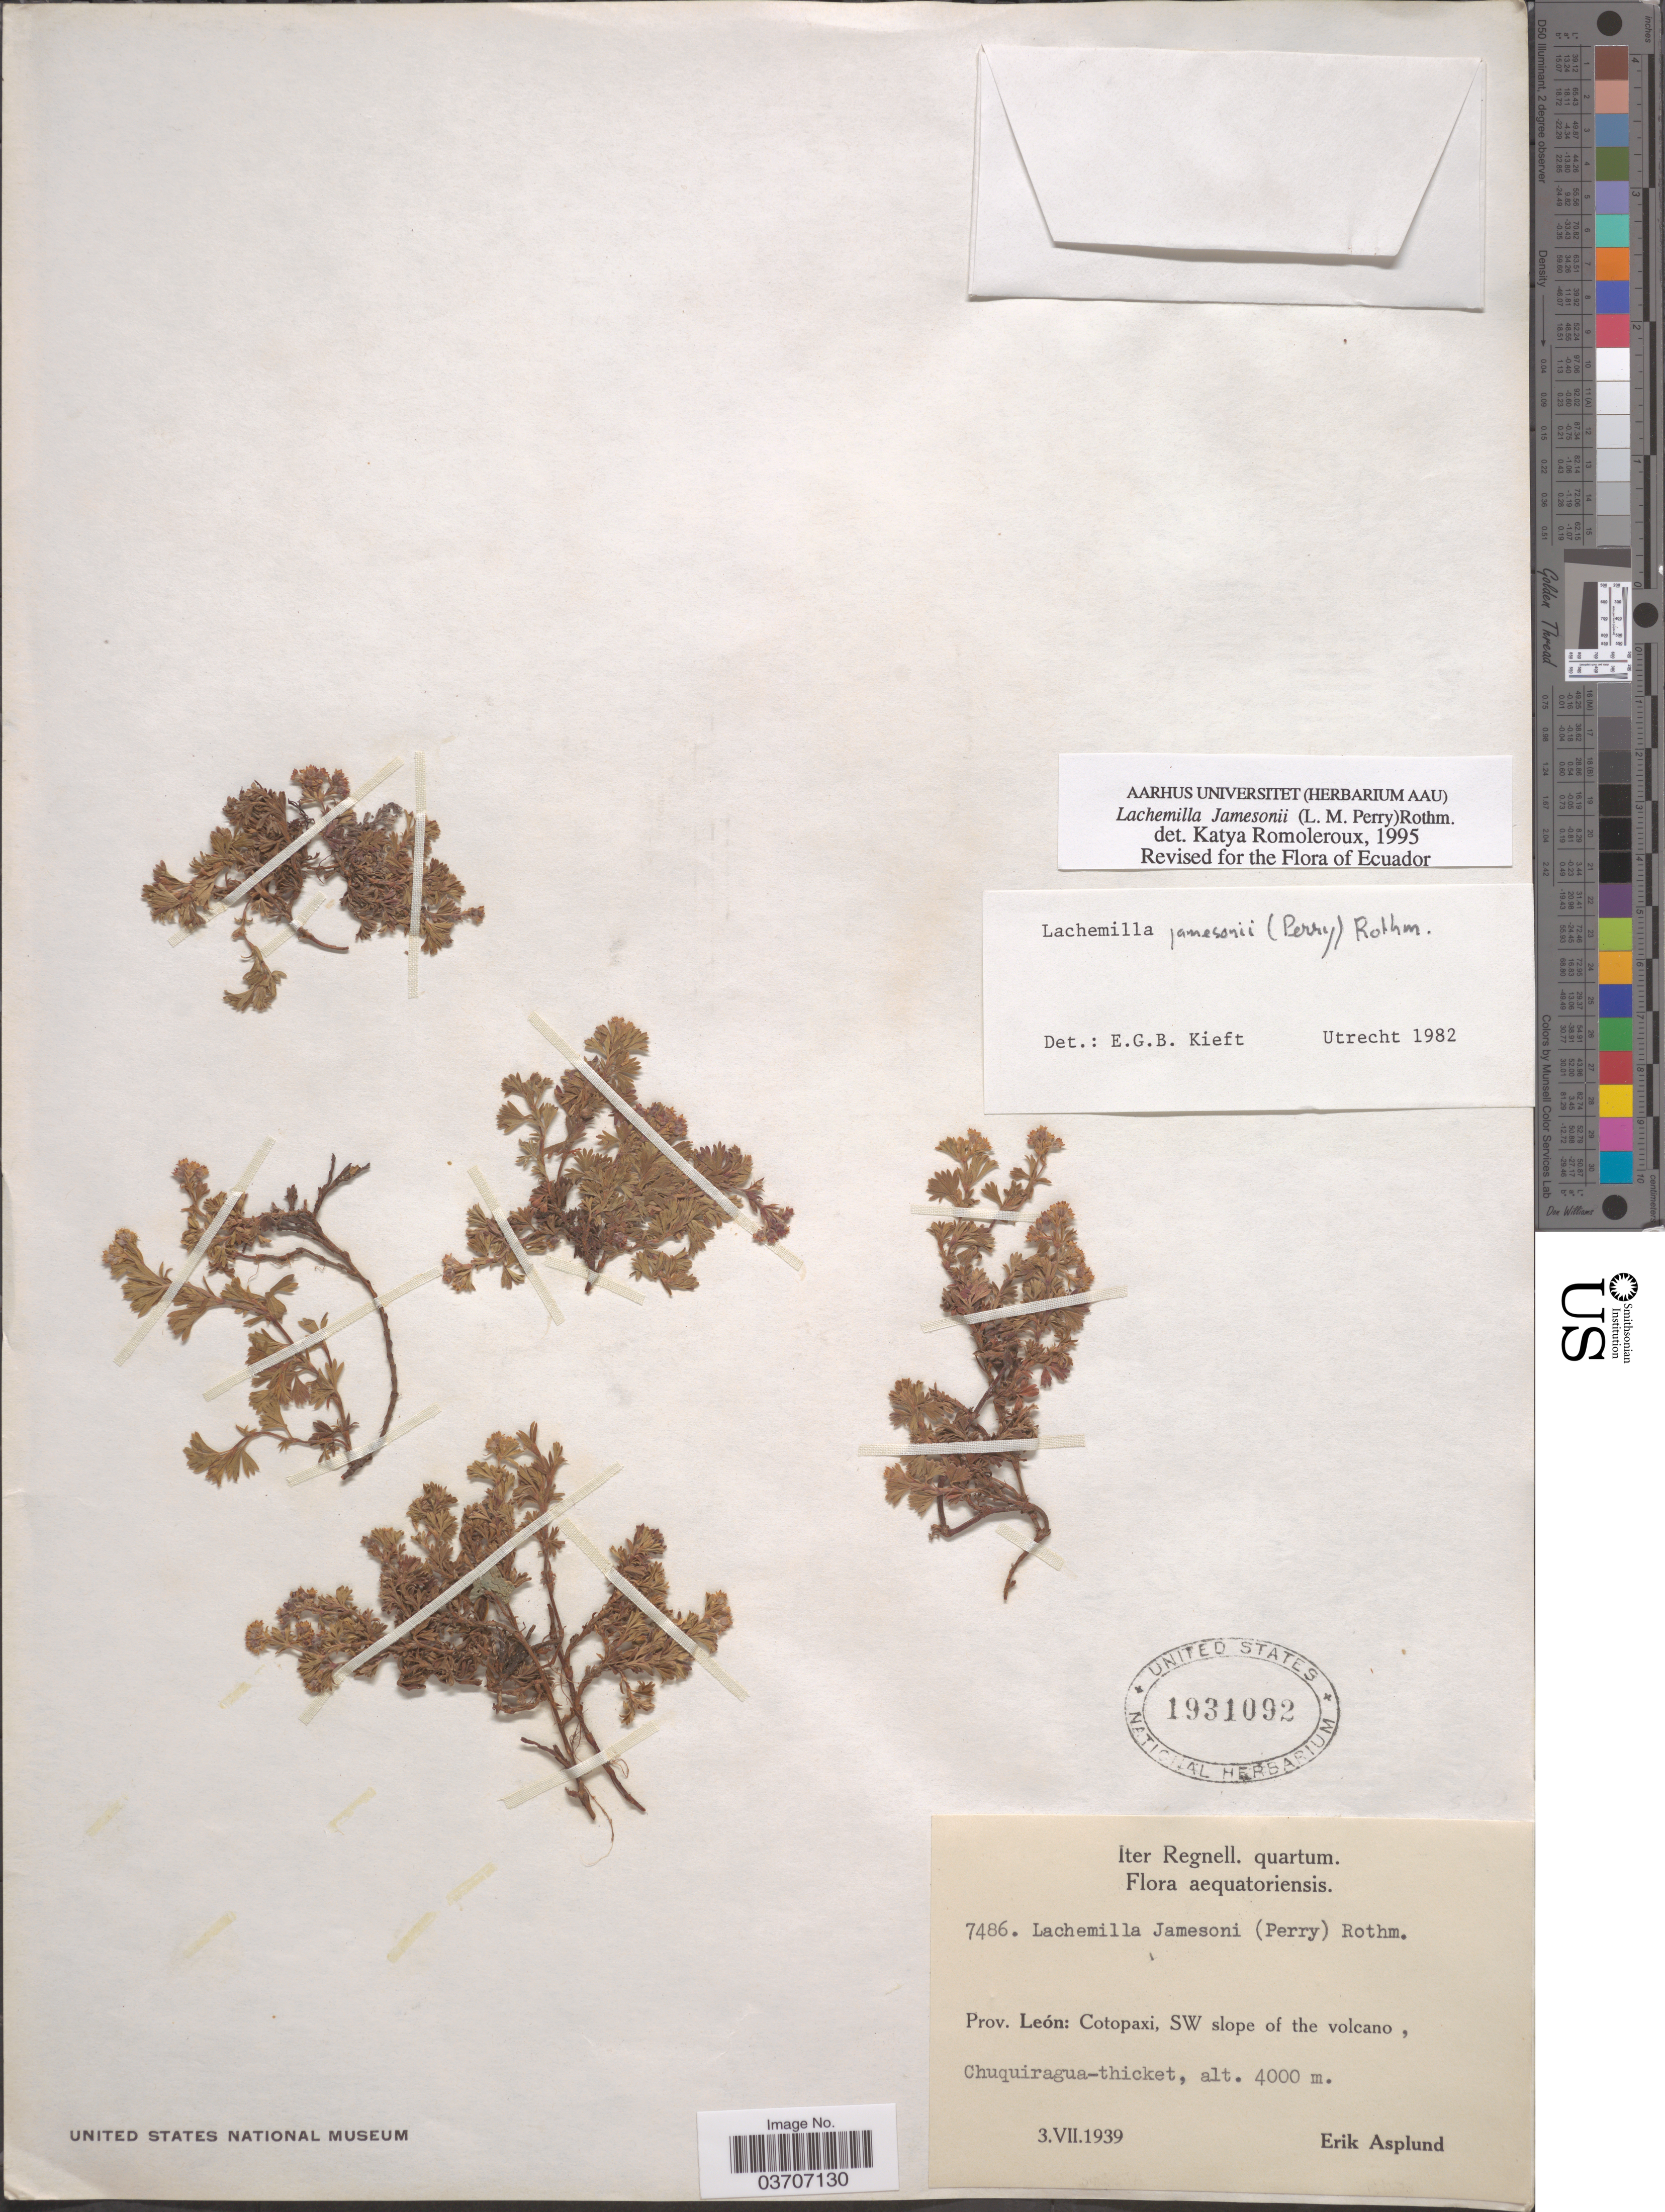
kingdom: Plantae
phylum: Tracheophyta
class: Magnoliopsida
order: Rosales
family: Rosaceae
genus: Lachemilla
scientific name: Lachemilla jamesonii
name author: (L.M. Perry) Rothm.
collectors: E. Asplund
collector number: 7486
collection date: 1939-07-03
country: Ecuador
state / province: Cotopaxi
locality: Regnell. quartum. Aequatoriensis. Prov. León: Cotopaxi, SW slope of the volcano. Chuquiragua-thicket.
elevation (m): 4000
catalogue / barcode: US 1931092